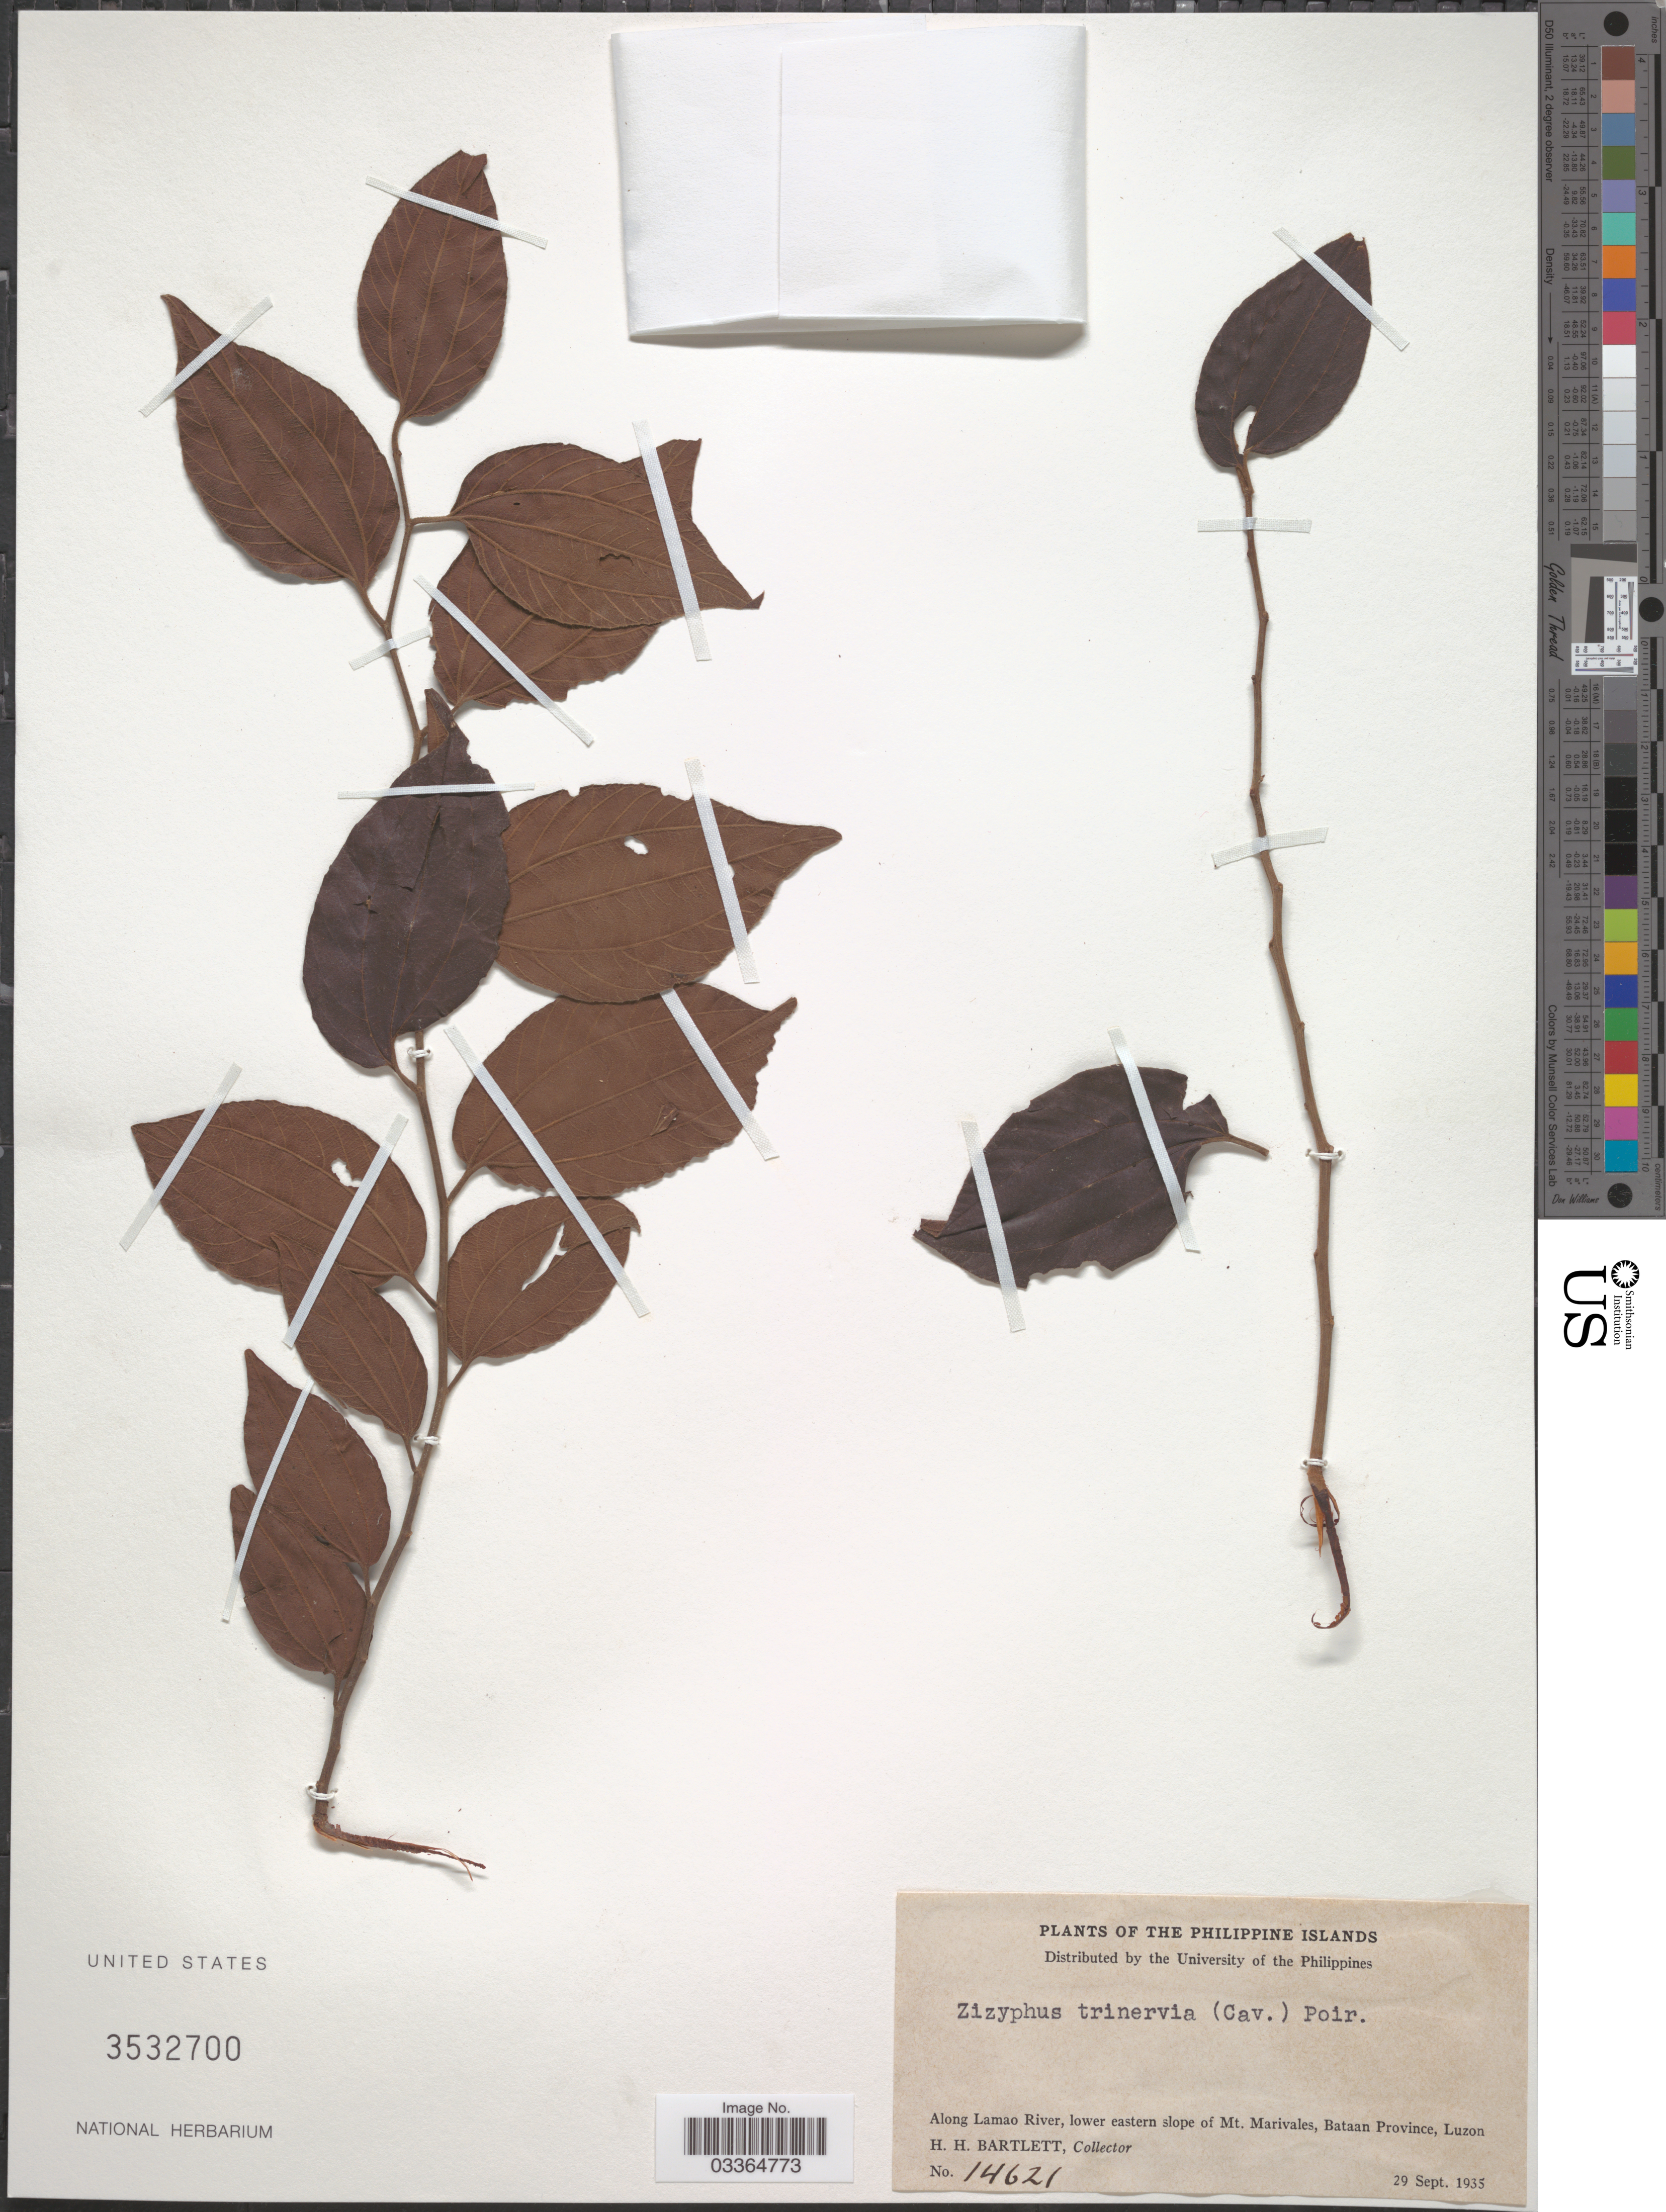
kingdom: Plantae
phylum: Tracheophyta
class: Magnoliopsida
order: Rosales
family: Rhamnaceae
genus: Ziziphus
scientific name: Ziziphus trinervia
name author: (Cav.) Poir.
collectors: H. H. Bartlett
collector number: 14621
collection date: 1935-09-29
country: Philippines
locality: The Philippine Islands. Along Lamao River, lower eastern slope of Mt. Mariveles, Bataan Province, Luzon.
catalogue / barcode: US 3532700